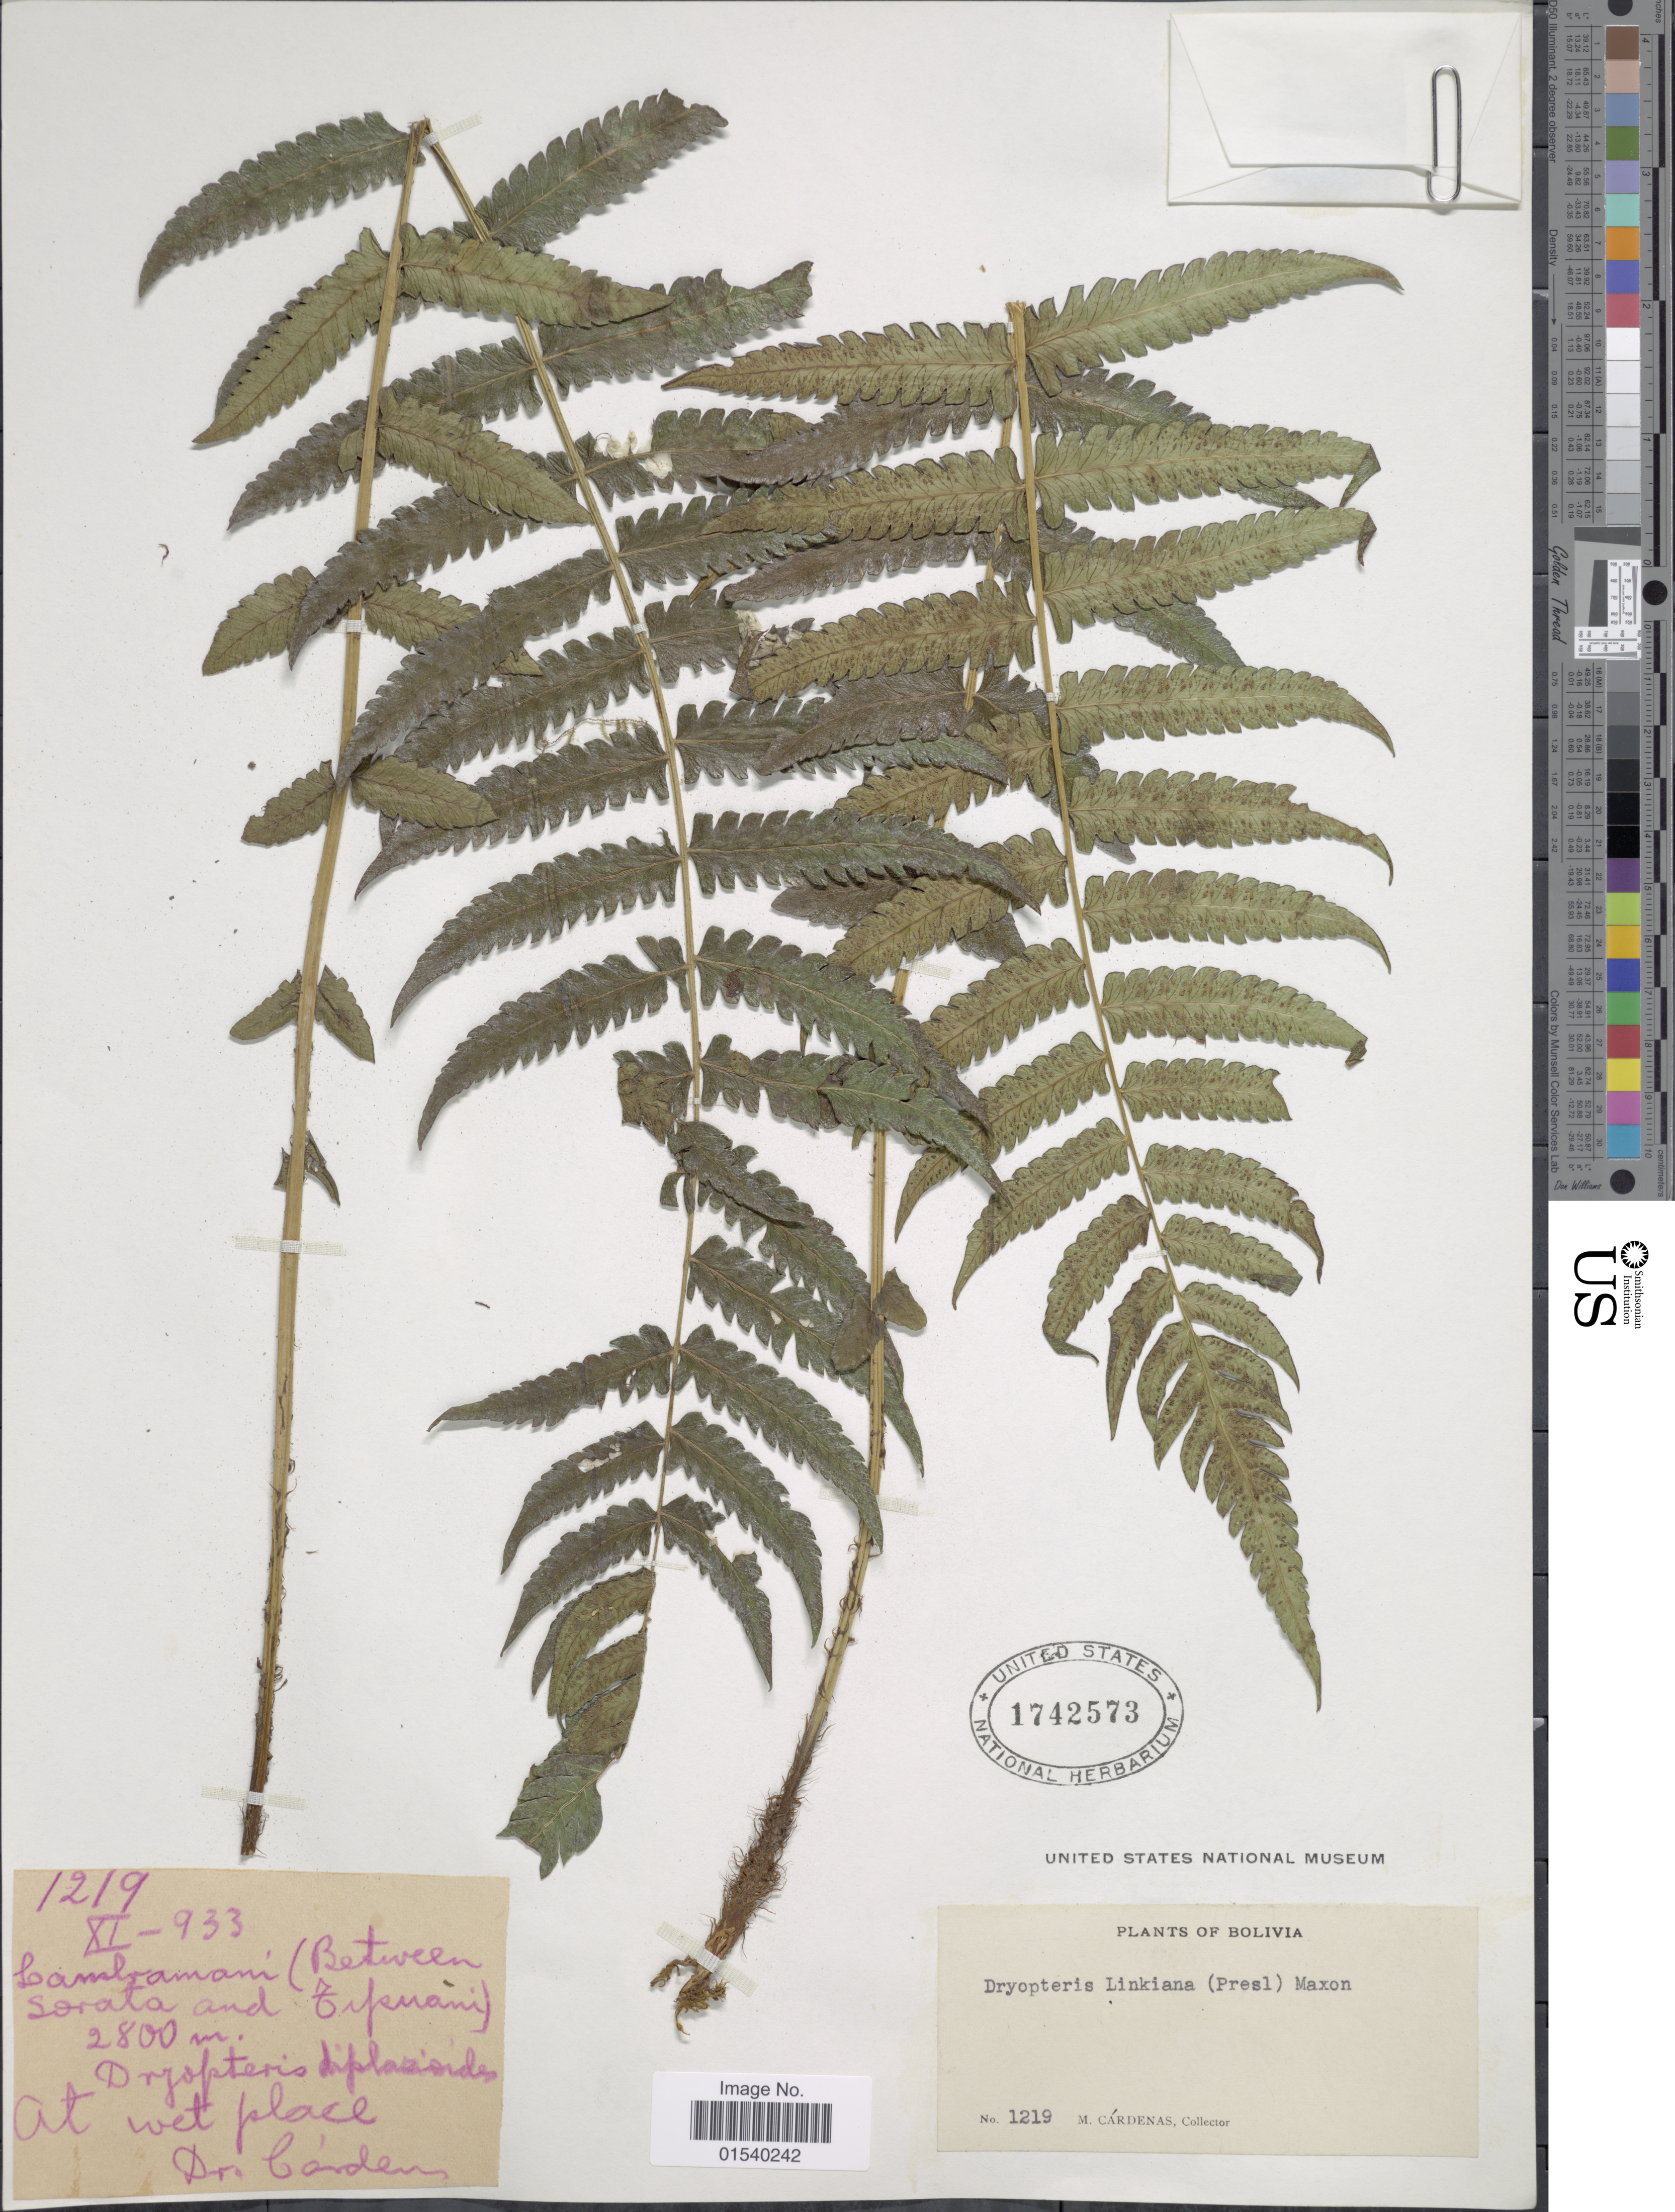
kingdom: Plantae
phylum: Tracheophyta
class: Polypodiopsida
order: Polypodiales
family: Thelypteridaceae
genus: Amauropelta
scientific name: Amauropelta linkiana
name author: (C. Presl) Pic. Serm.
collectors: M. Cárdenas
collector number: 1219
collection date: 1933-11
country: Bolivia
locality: Lambramani (Between Sorata and Tipuani)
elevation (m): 2800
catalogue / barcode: US 1742573